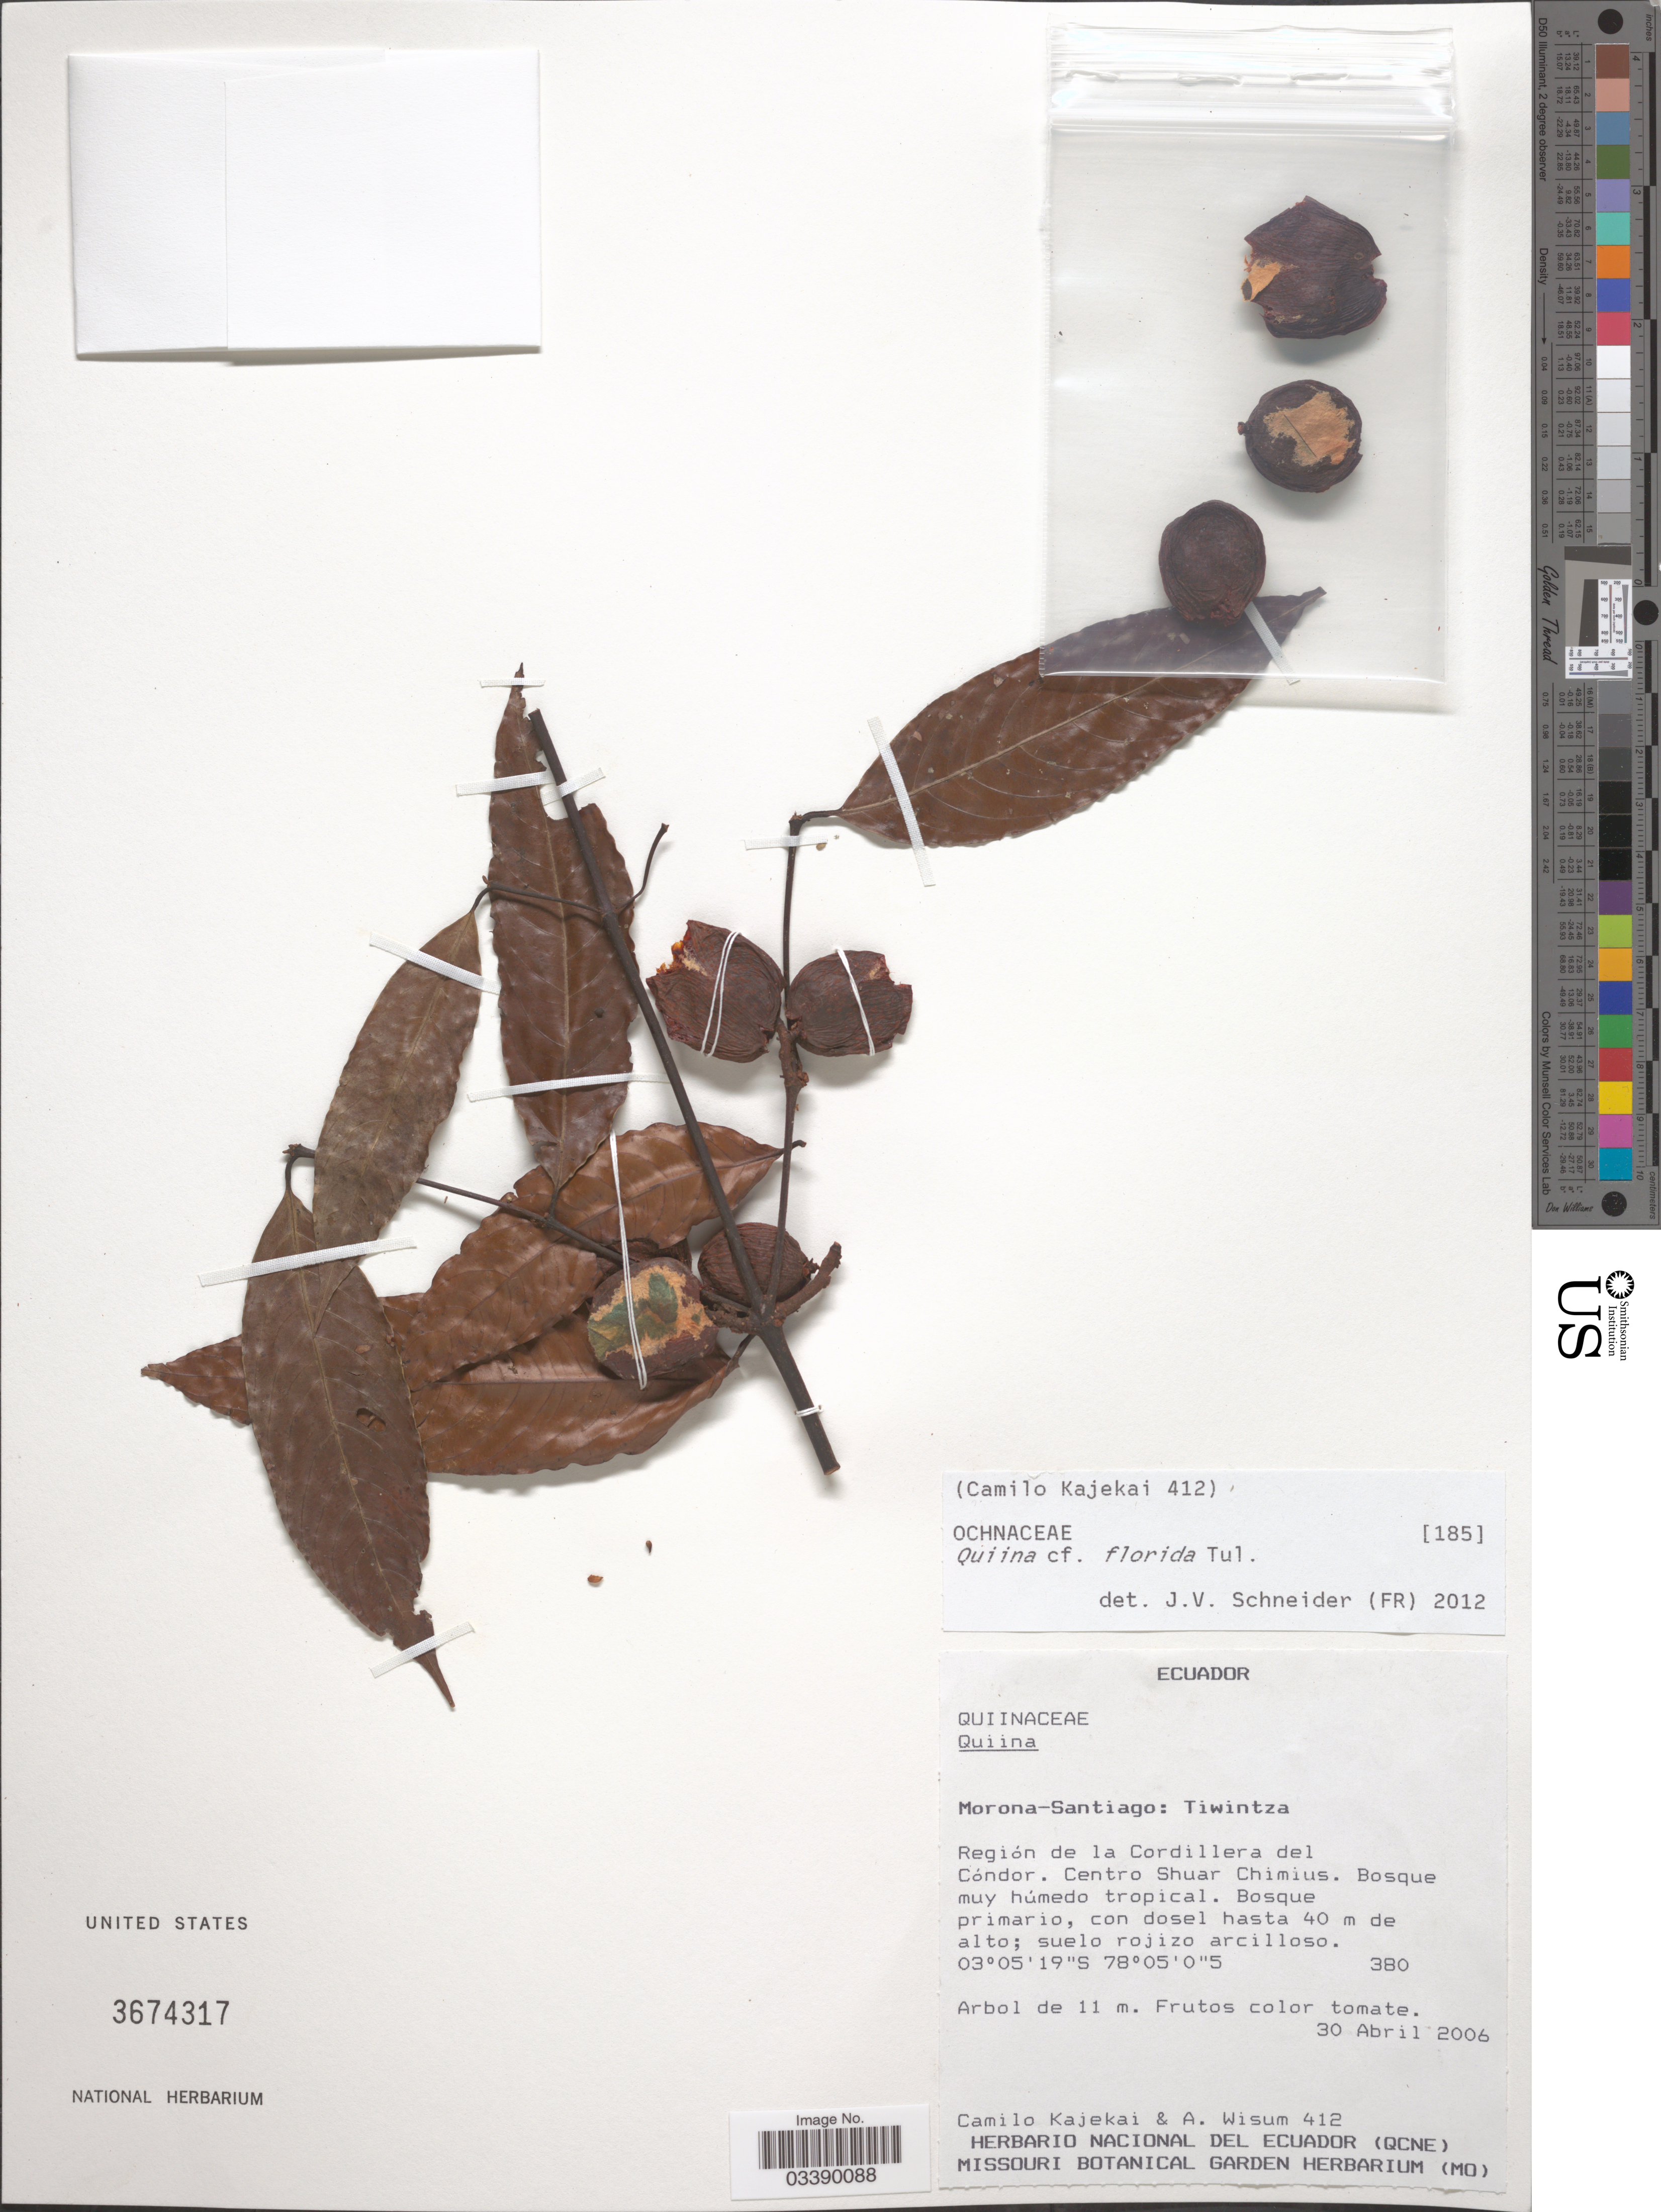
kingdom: Plantae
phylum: Tracheophyta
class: Magnoliopsida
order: Malpighiales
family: Quiinaceae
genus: Quiina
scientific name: Quiina florida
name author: Poepp. ex Tul.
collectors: C. Kajekai & A. Wisum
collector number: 412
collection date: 2006-04-30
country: Ecuador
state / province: Morona-Santiago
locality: Tiwintza. Región de la Cordillera del Cóndor. Centro Shuar Chimius.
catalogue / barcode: US 3674317